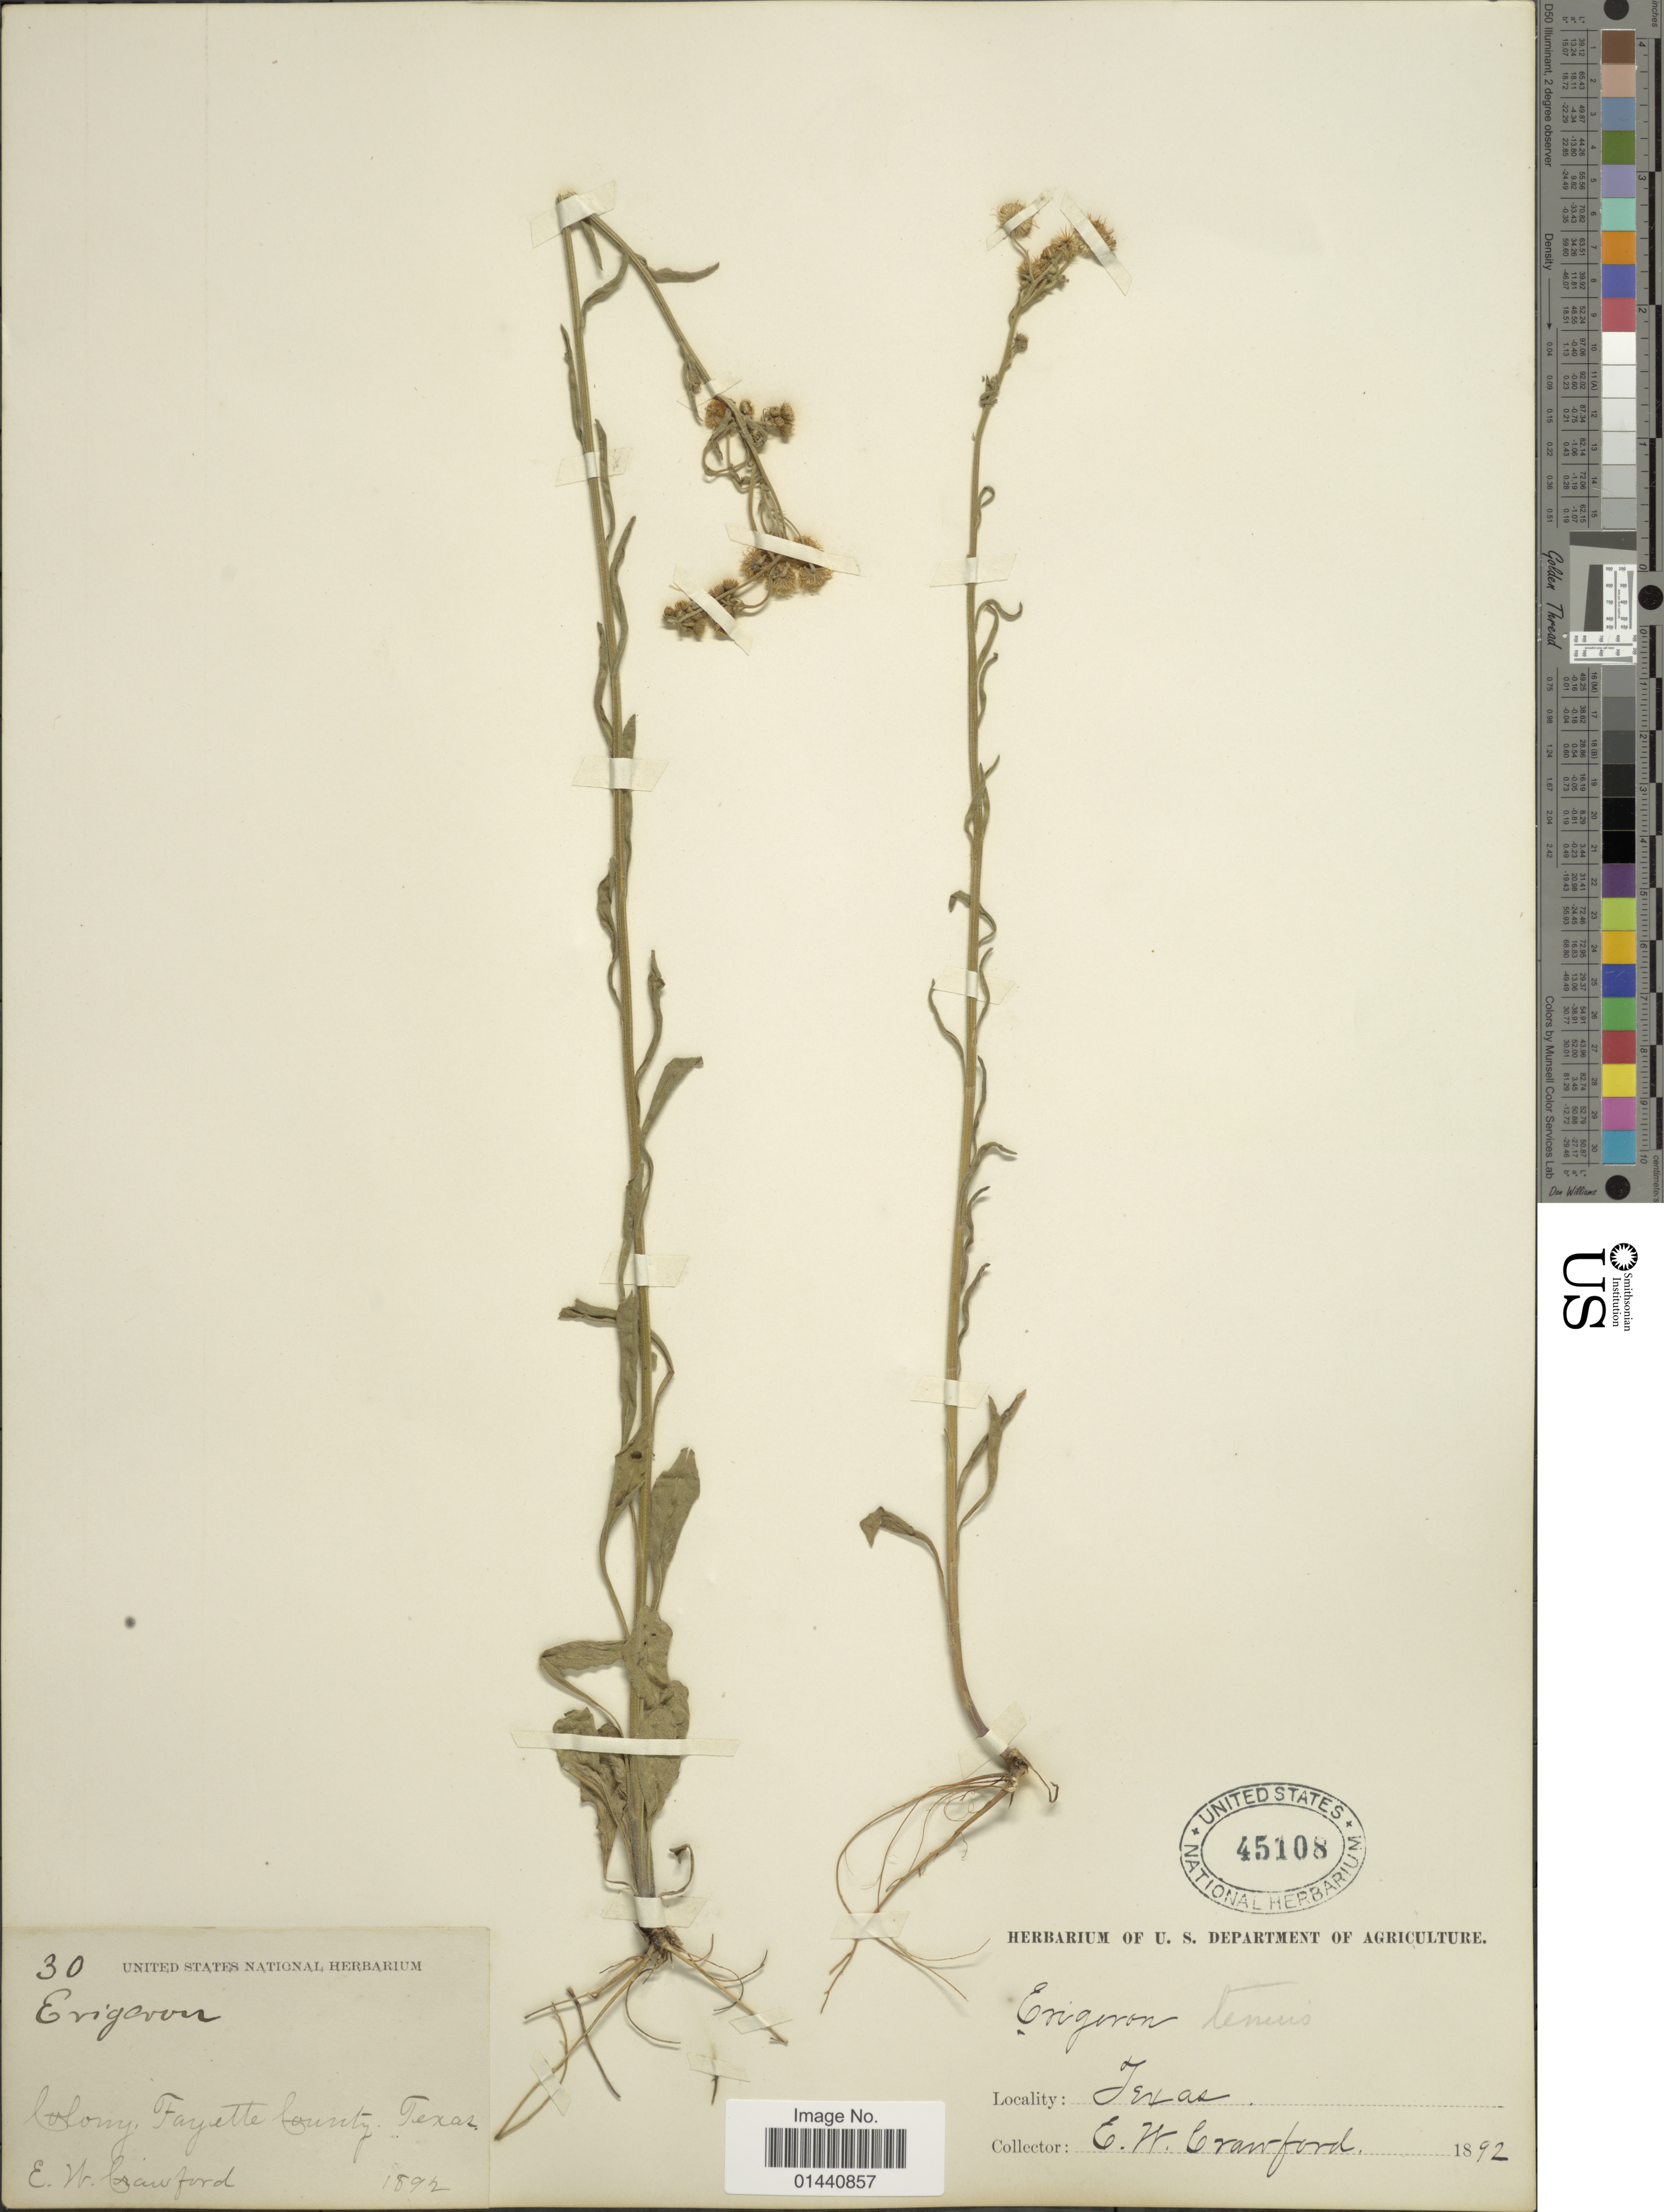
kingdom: Plantae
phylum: Tracheophyta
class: Magnoliopsida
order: Asterales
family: Asteraceae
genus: Erigeron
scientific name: Erigeron tenuis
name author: Torr. & A. Gray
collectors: E. Crawford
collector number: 30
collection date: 1892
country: United States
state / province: Texas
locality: Colony. Fayette County.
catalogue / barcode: US 45108